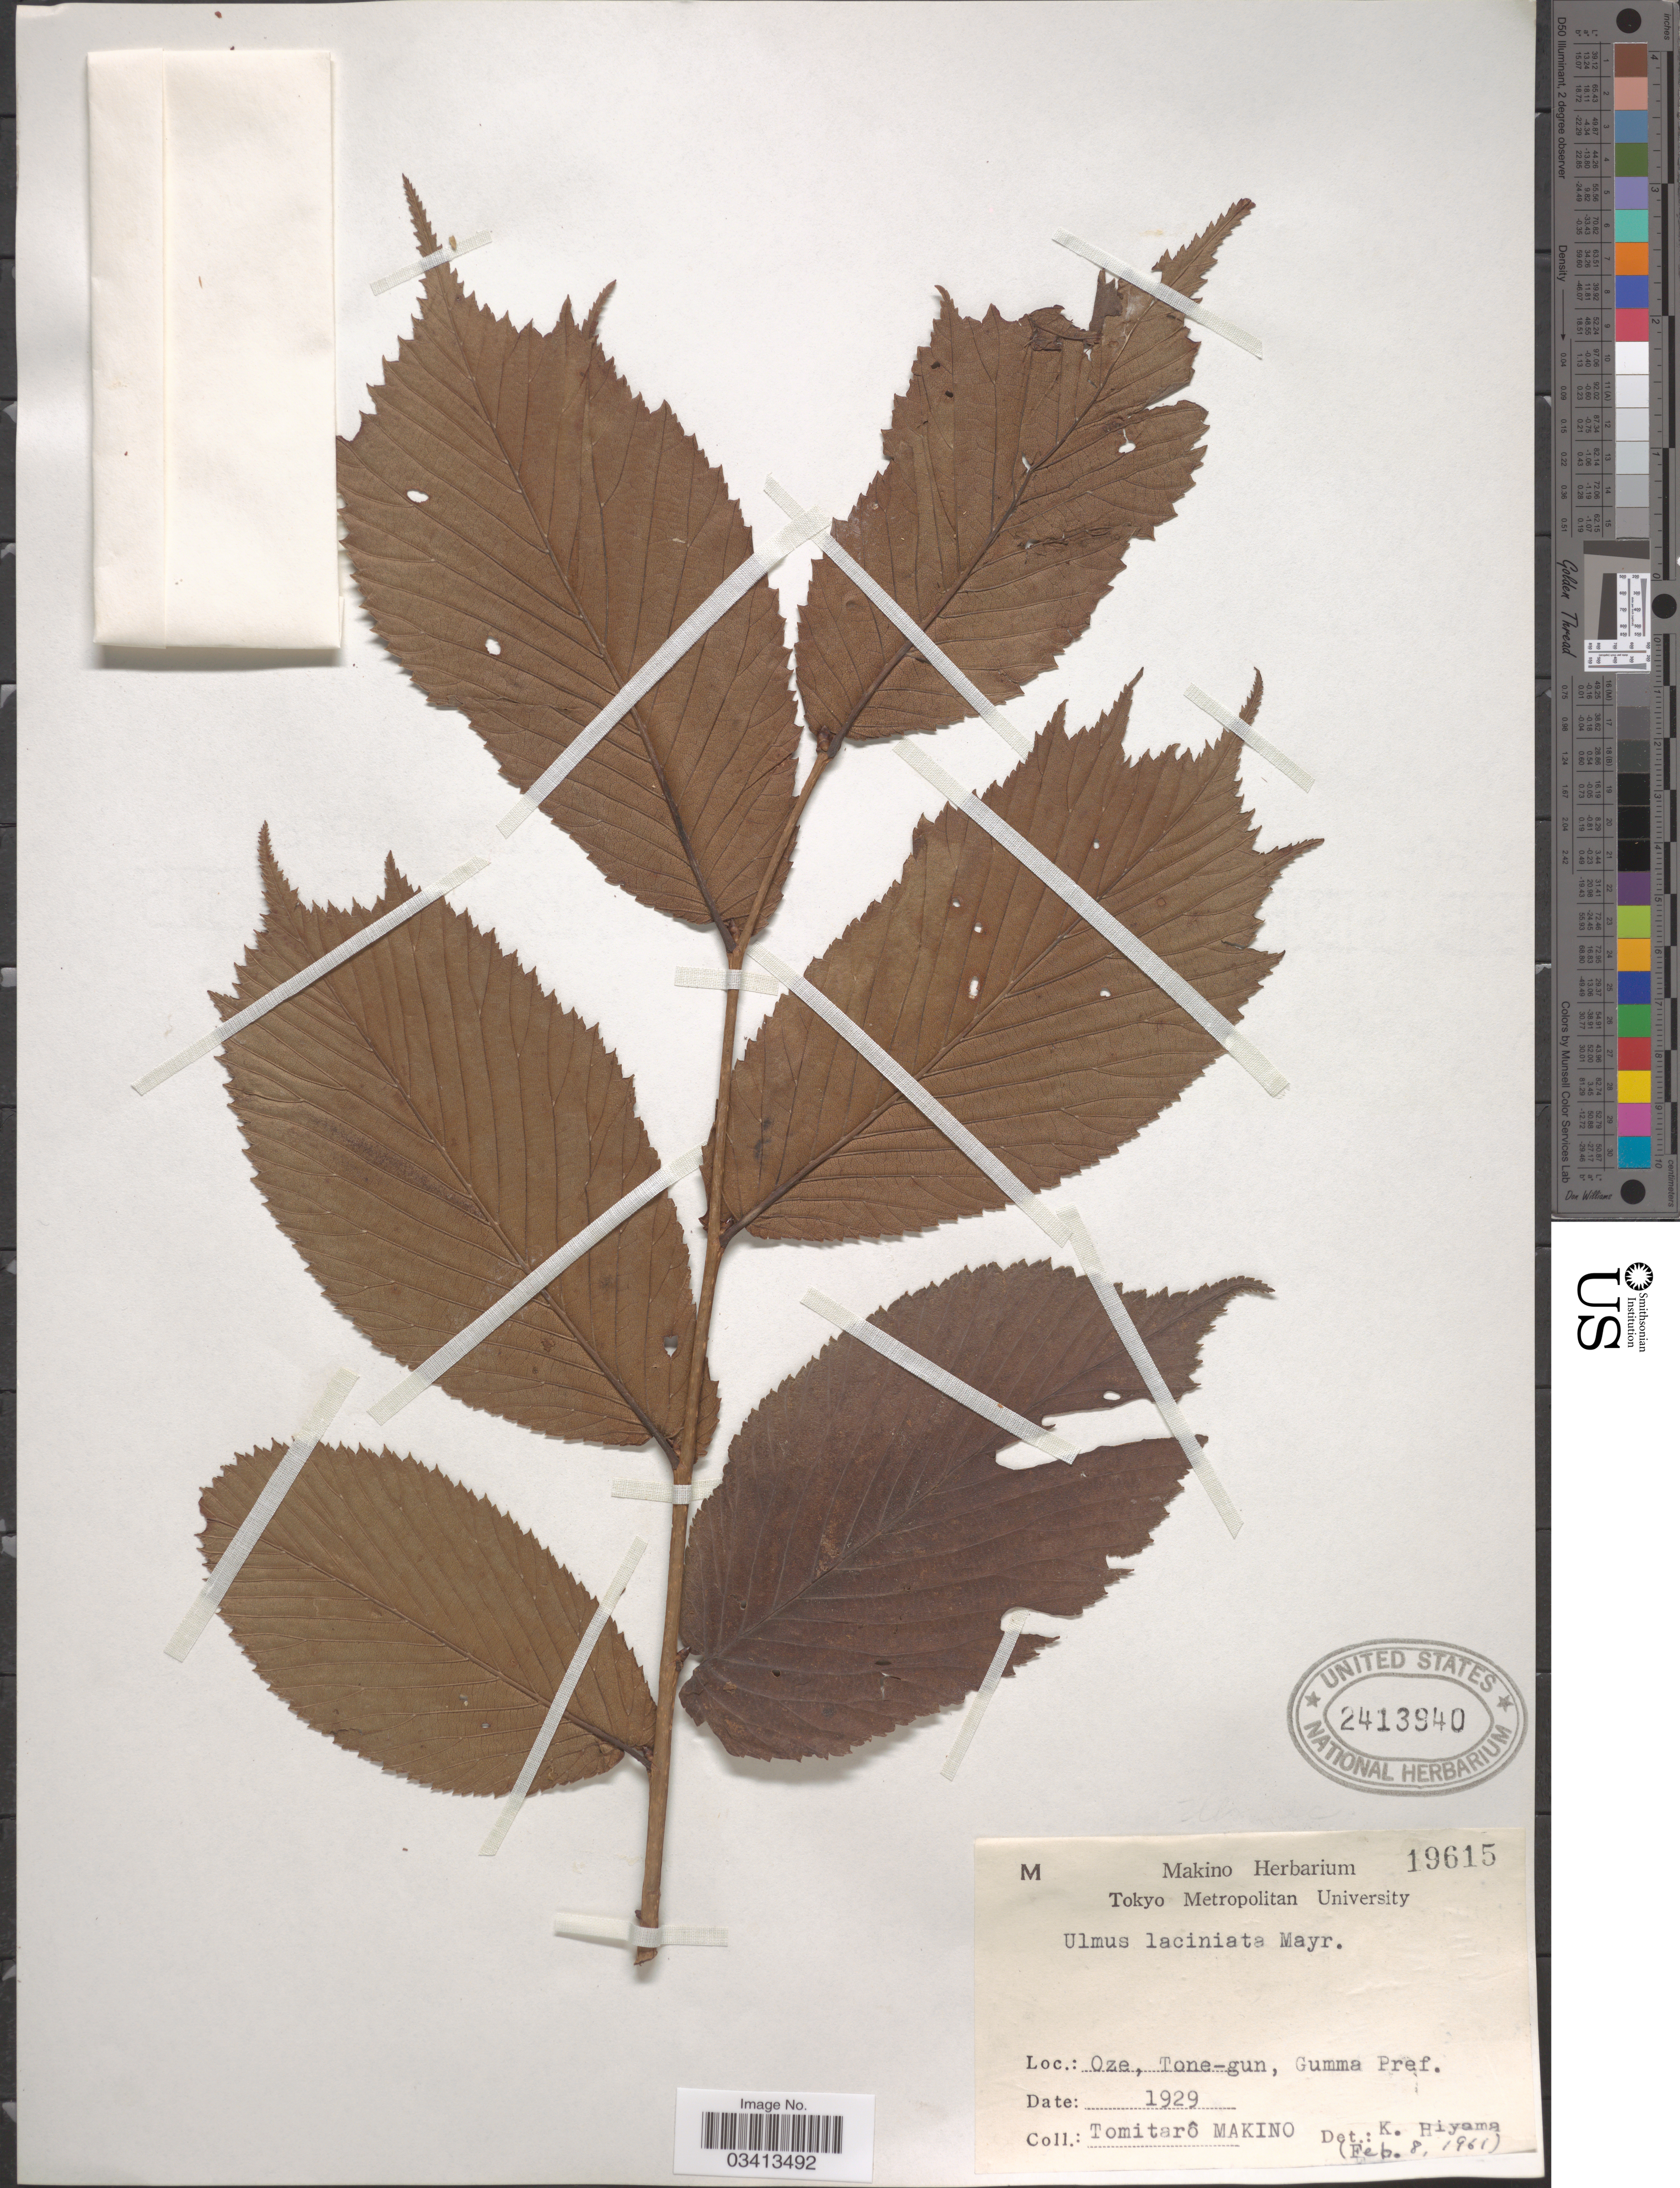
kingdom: Plantae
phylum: Tracheophyta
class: Magnoliopsida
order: Rosales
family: Ulmaceae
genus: Ulmus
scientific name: Ulmus laciniata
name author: (Herder) Mayr ex Schwapp.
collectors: T. Makino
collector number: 19615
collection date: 1929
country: Japan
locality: Oze, Tone-gun, Gumma Pref.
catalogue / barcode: US 2413940